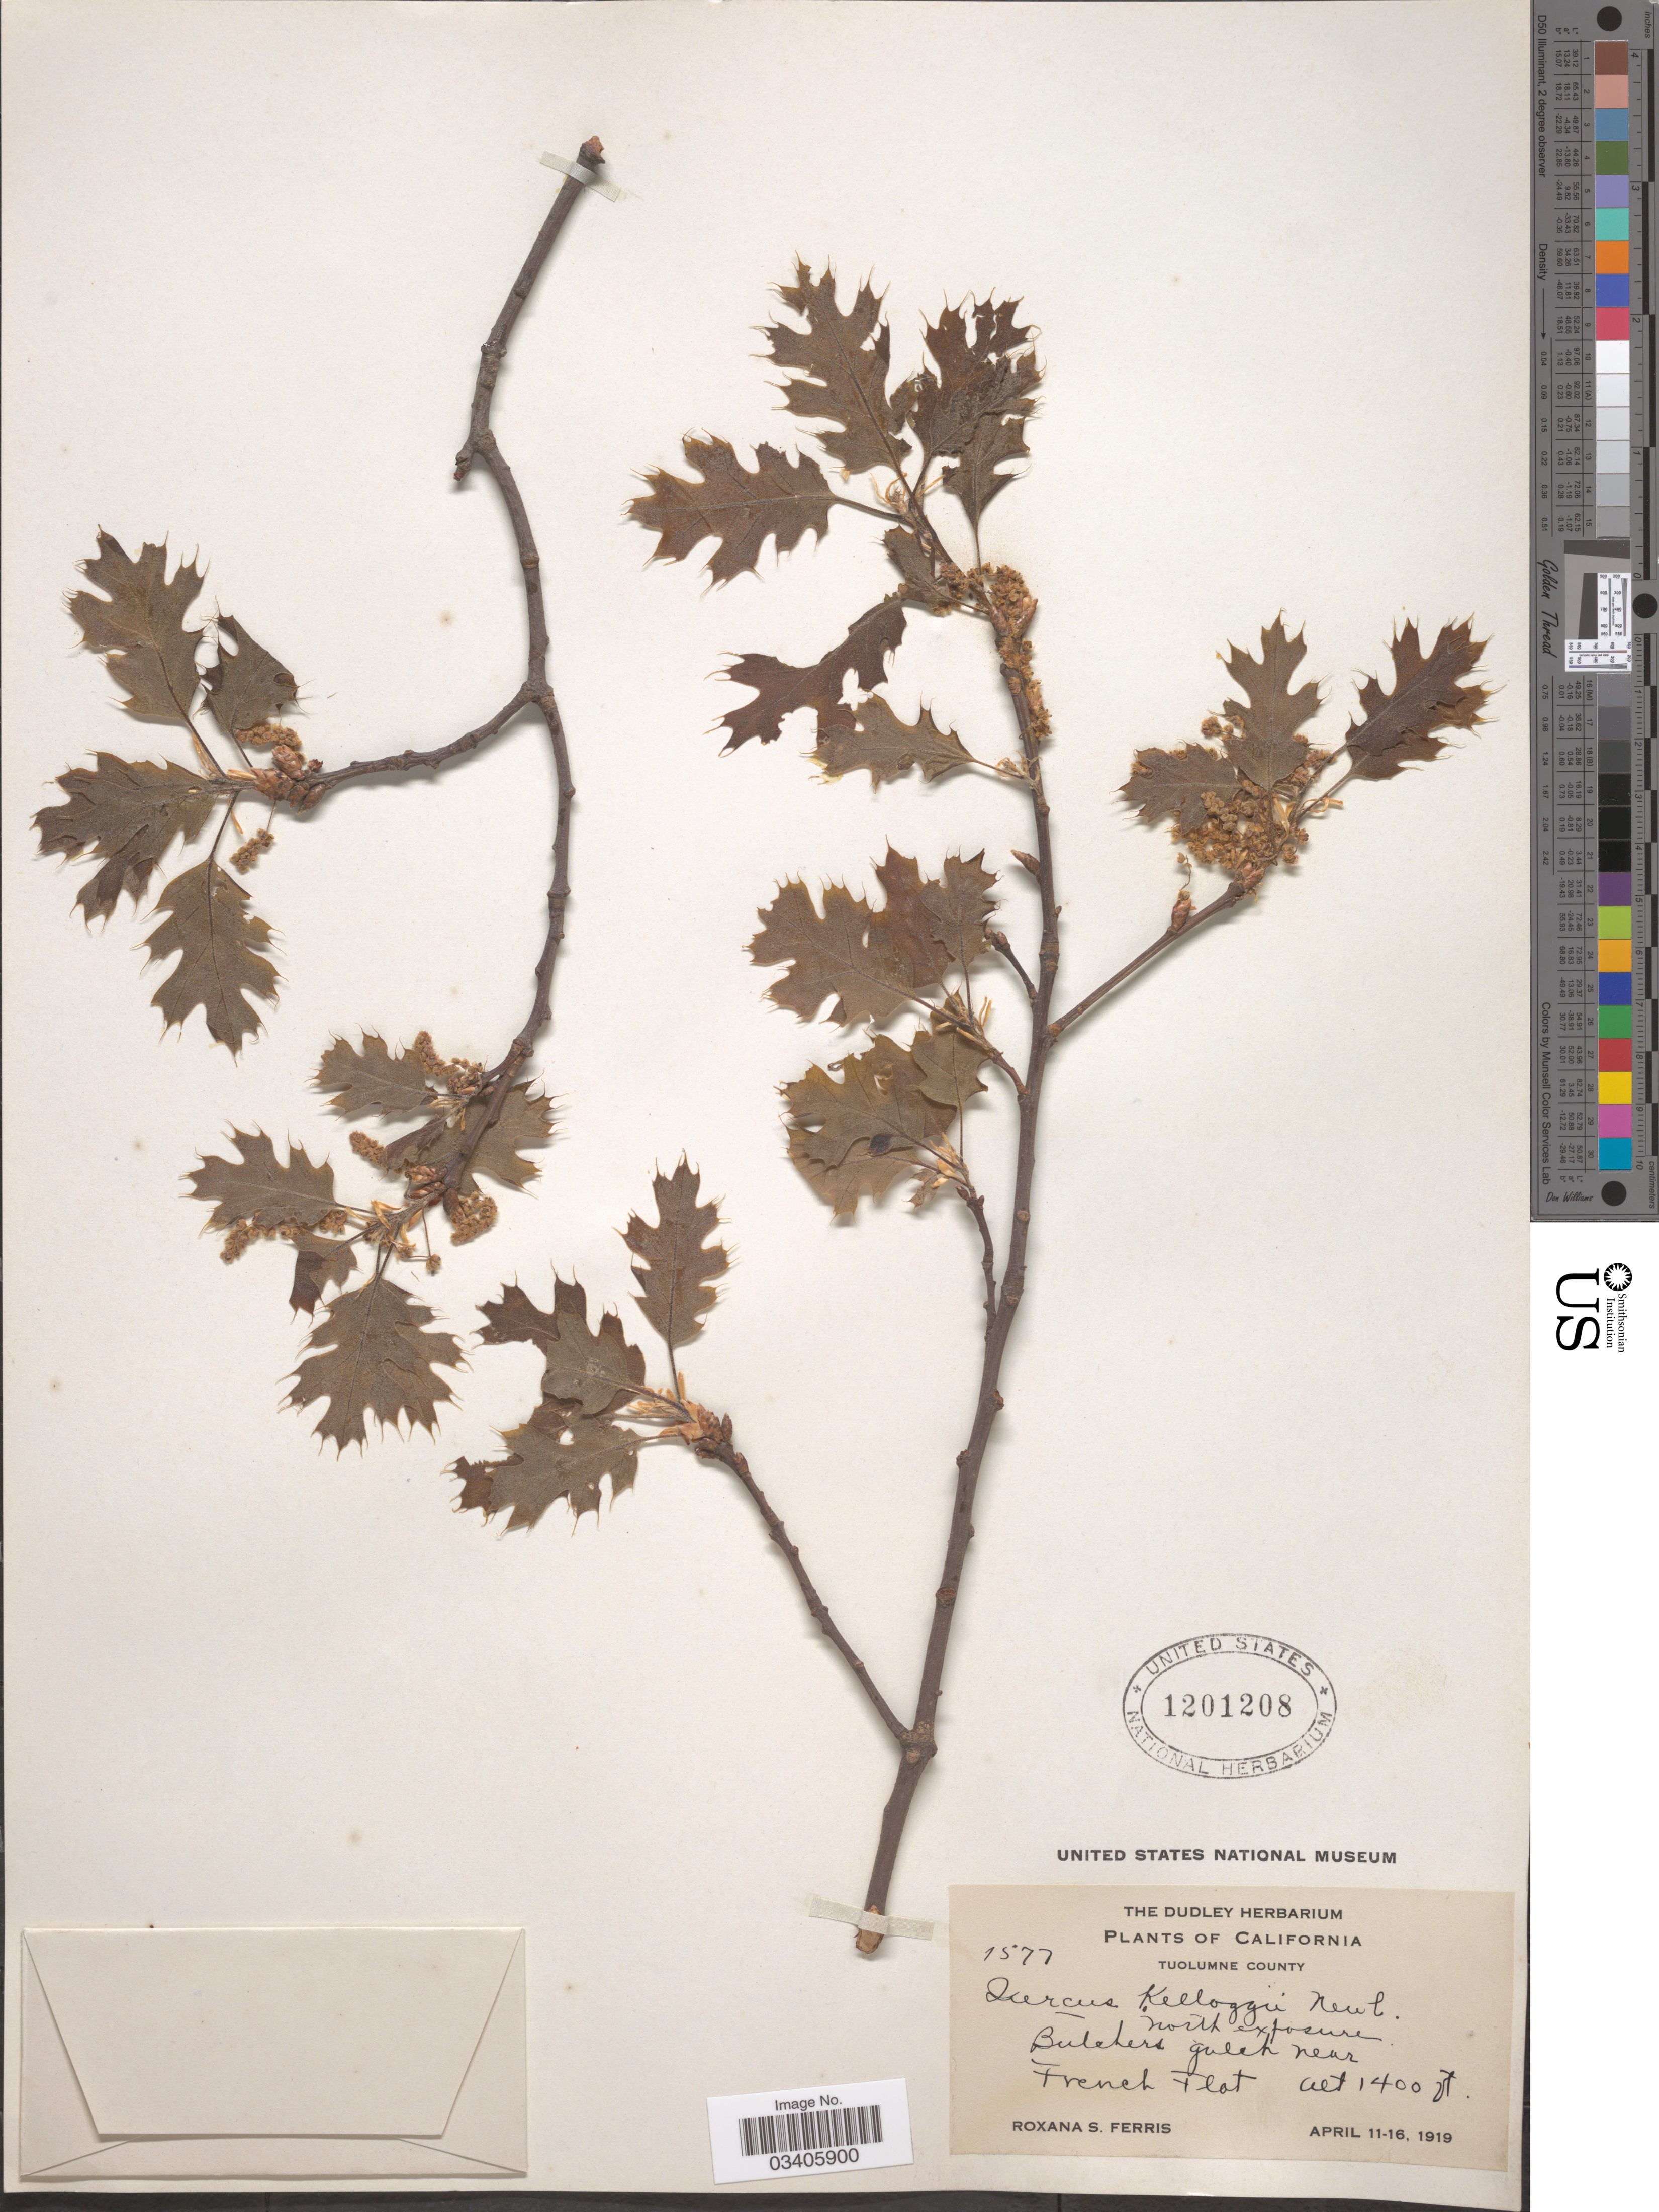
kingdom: Plantae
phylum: Tracheophyta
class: Magnoliopsida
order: Fagales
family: Fagaceae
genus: Quercus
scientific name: Quercus kelloggii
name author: Newb.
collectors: R. S. Ferris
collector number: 1577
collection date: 1919-04-11/1919-04-16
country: United States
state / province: California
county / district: Tuolumne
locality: Tuolumne County. Butchers gulch near French Flat.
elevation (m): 427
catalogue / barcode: US 1201208